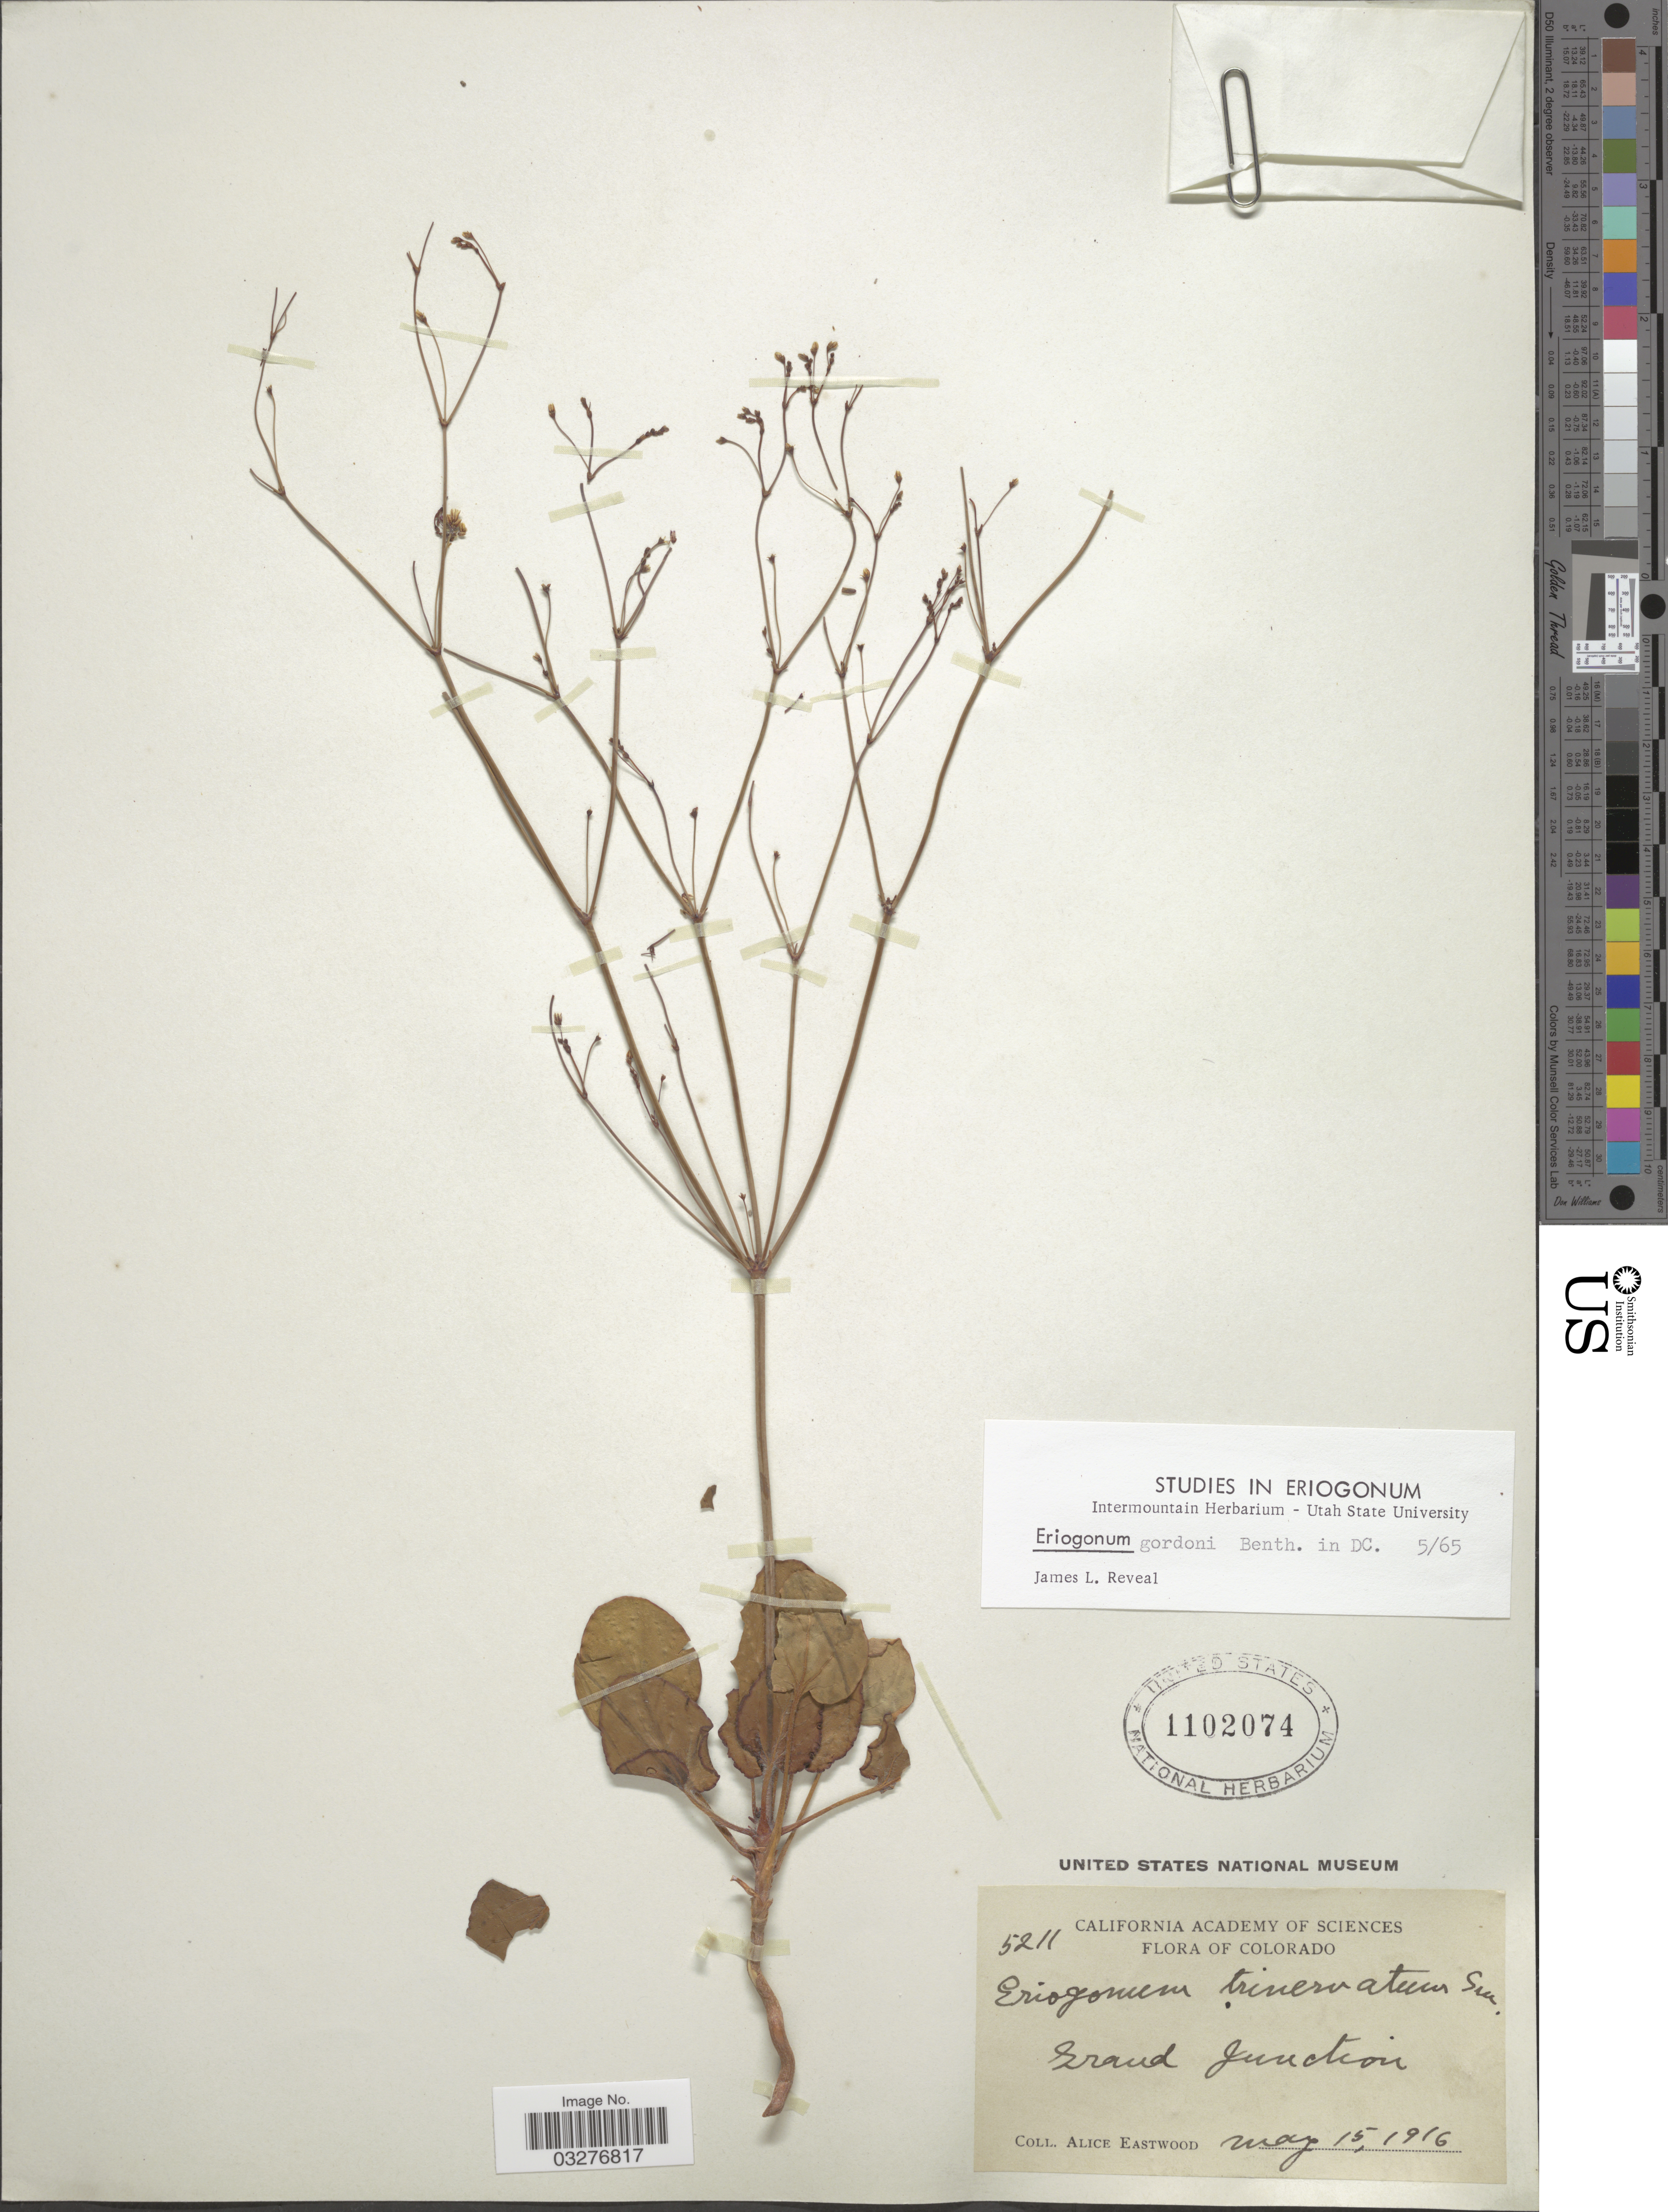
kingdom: Plantae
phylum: Tracheophyta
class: Magnoliopsida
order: Caryophyllales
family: Polygonaceae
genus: Eriogonum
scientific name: Eriogonum gordonii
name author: Benth.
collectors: A. Eastwood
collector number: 5211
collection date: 1916-05-15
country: United States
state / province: Colorado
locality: Grand Junction.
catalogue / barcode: US 1102074